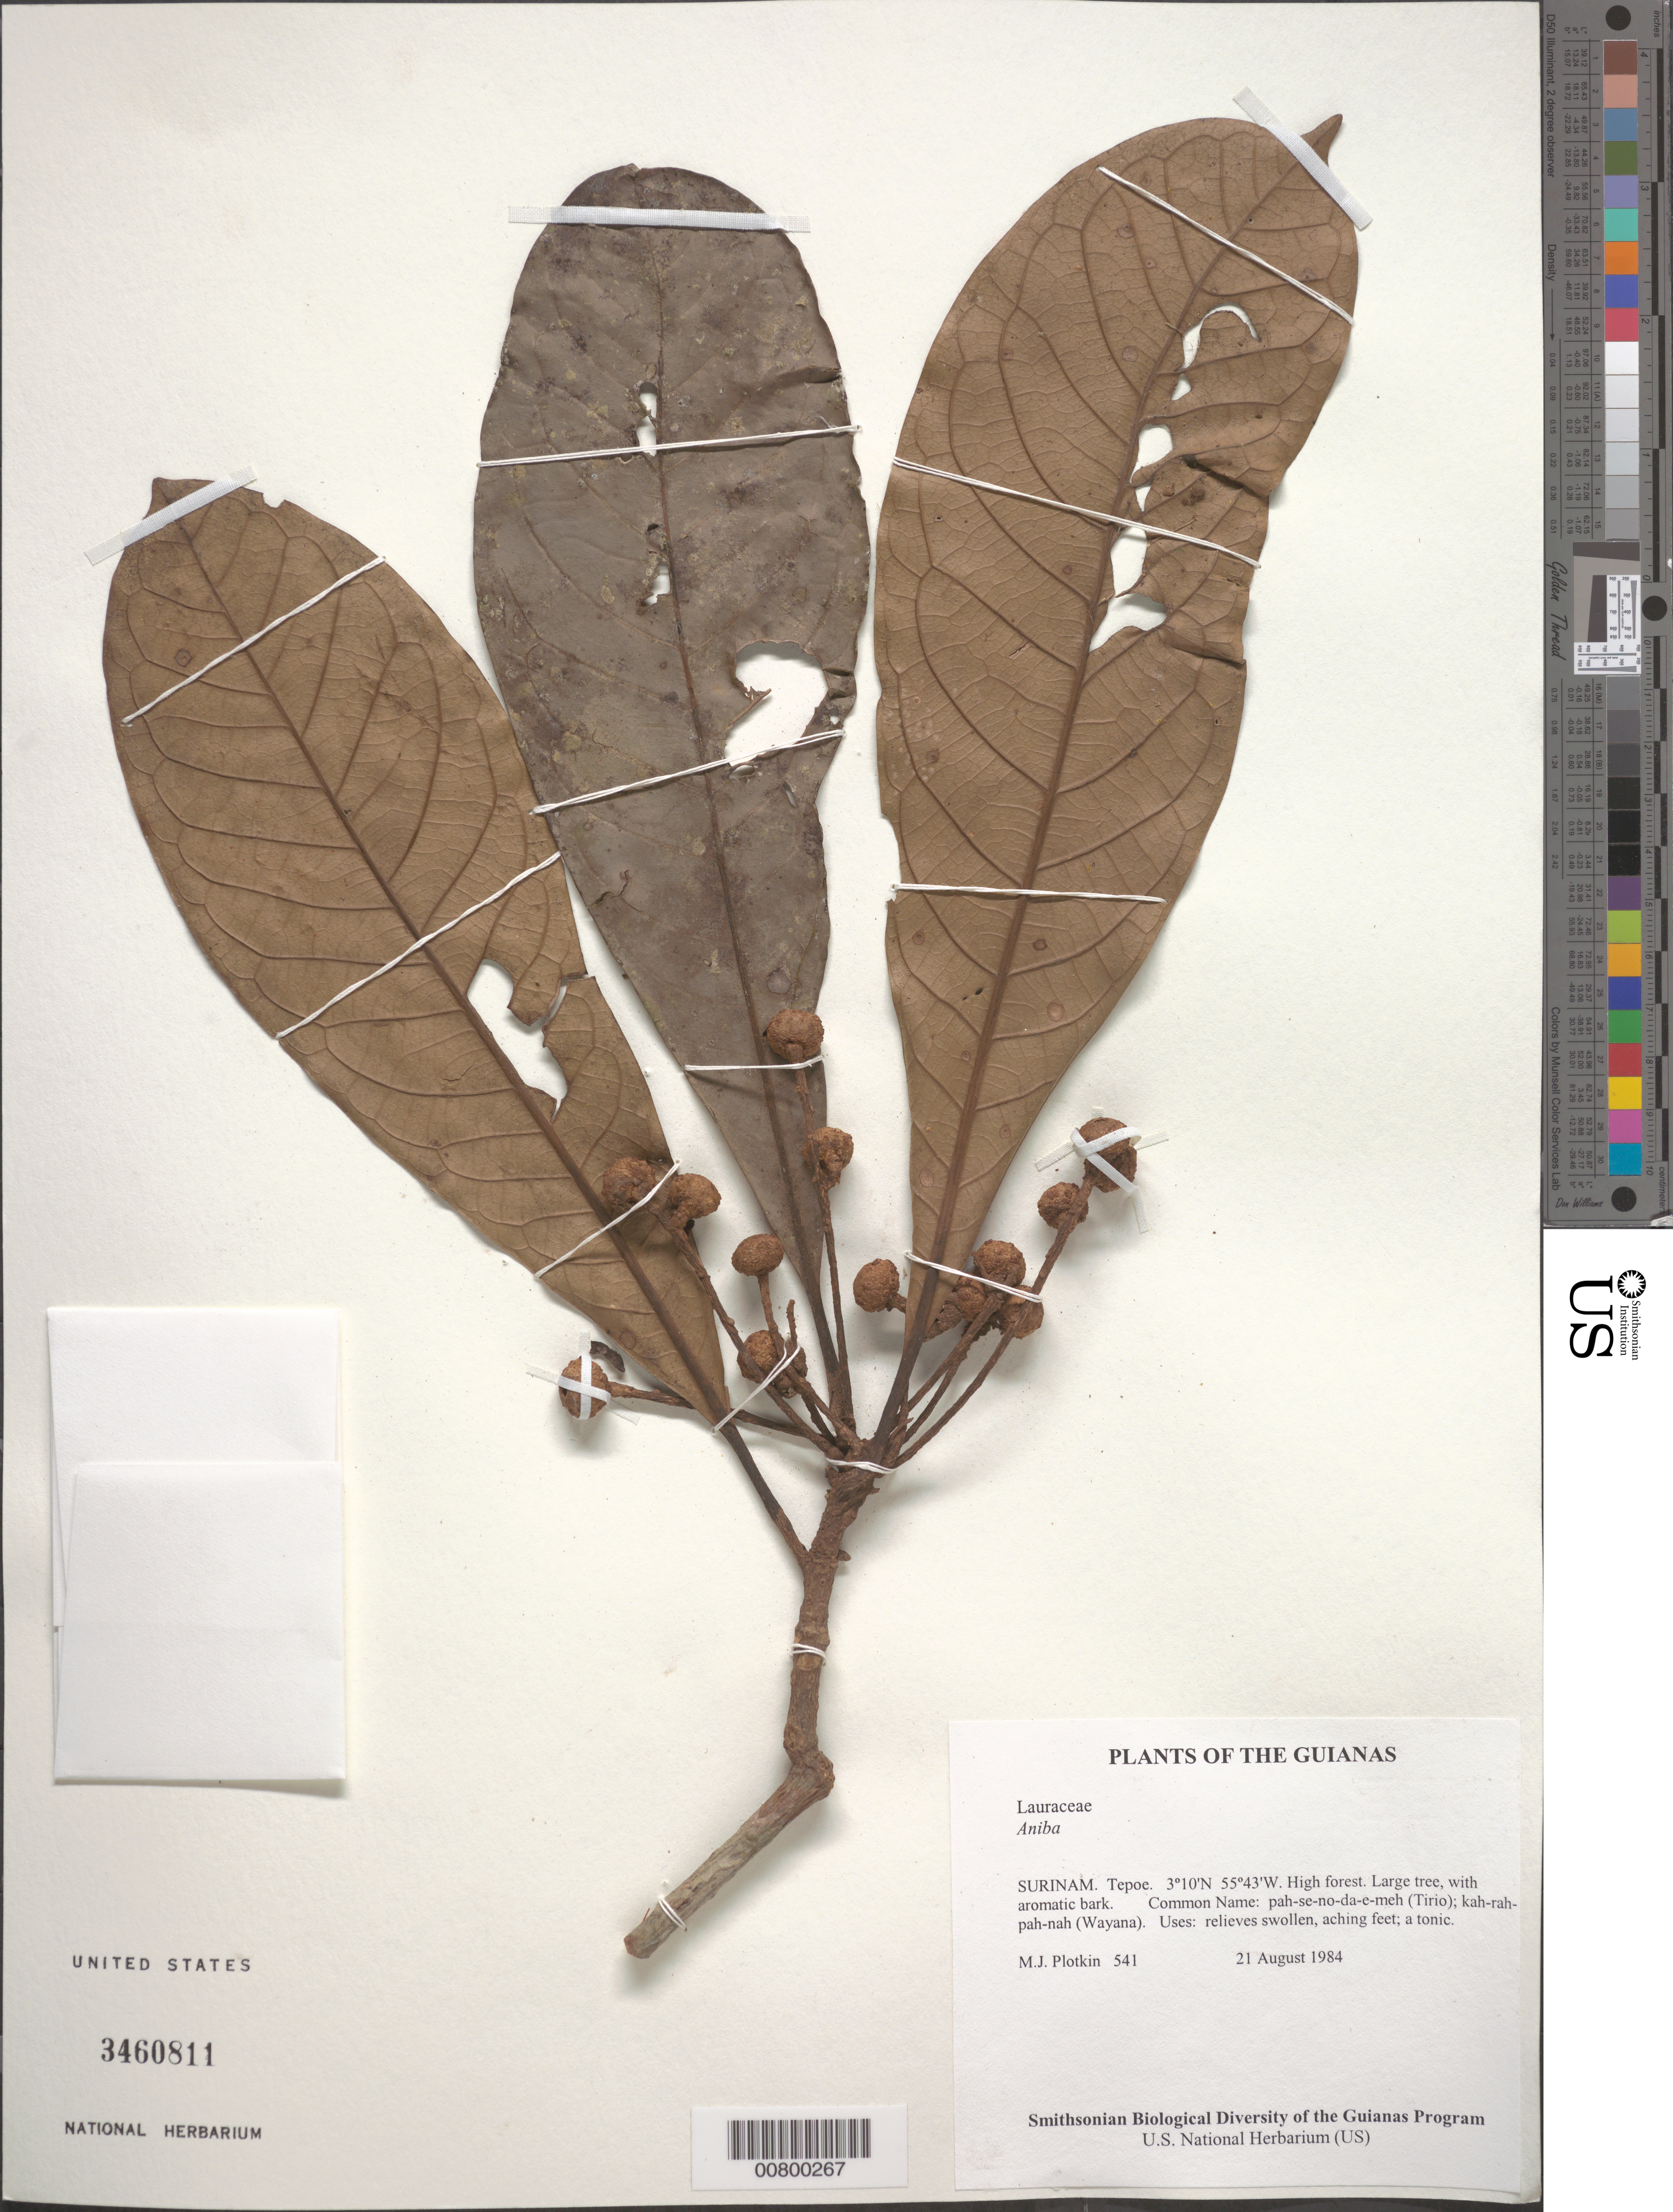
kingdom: Plantae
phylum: Tracheophyta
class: Magnoliopsida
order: Laurales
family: Lauraceae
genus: Aniba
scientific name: Aniba sp.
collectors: M. Plotkin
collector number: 541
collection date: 1984-08-21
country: Suriname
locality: The Guianas. Tepoe.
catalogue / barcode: US 3460811